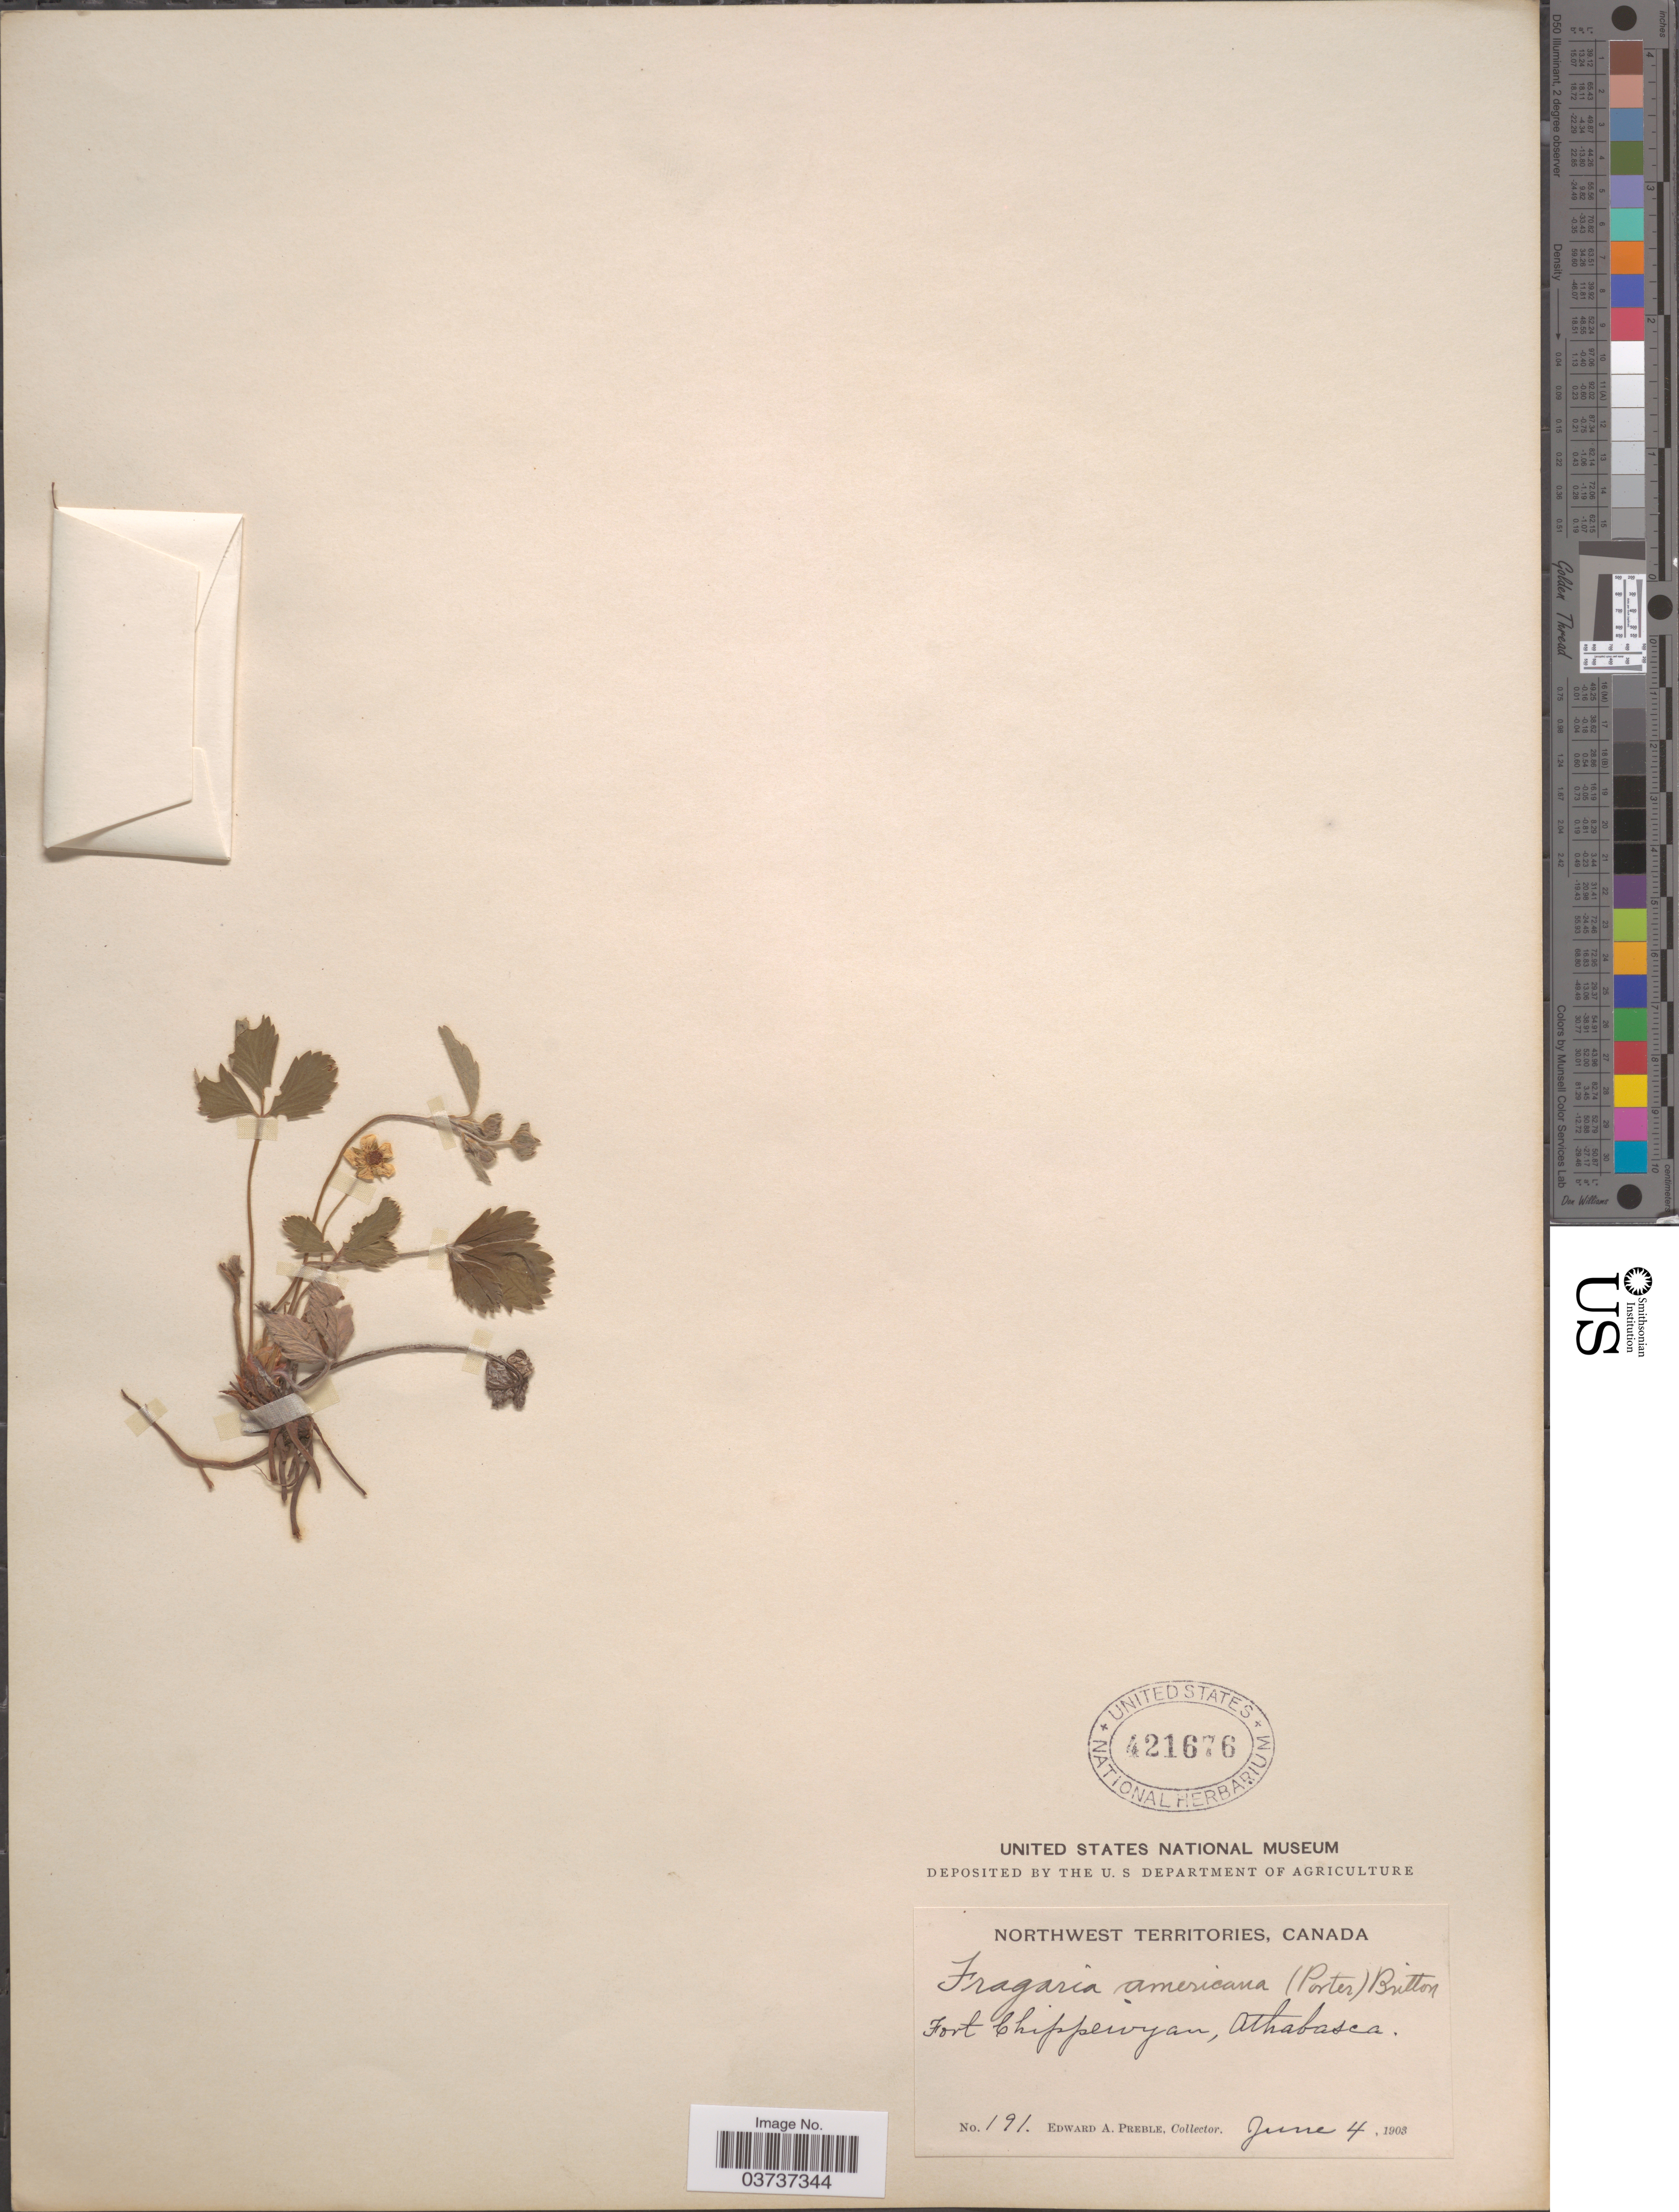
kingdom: Plantae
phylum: Tracheophyta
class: Magnoliopsida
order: Rosales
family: Rosaceae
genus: Fragaria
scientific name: Fragaria vesca subsp. americana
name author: (Porter) Staudt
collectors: E. Preble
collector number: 191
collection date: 1903-06-04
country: Canada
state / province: Northwest Territories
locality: Fort Chippewyan, Athabasca.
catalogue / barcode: US 421676